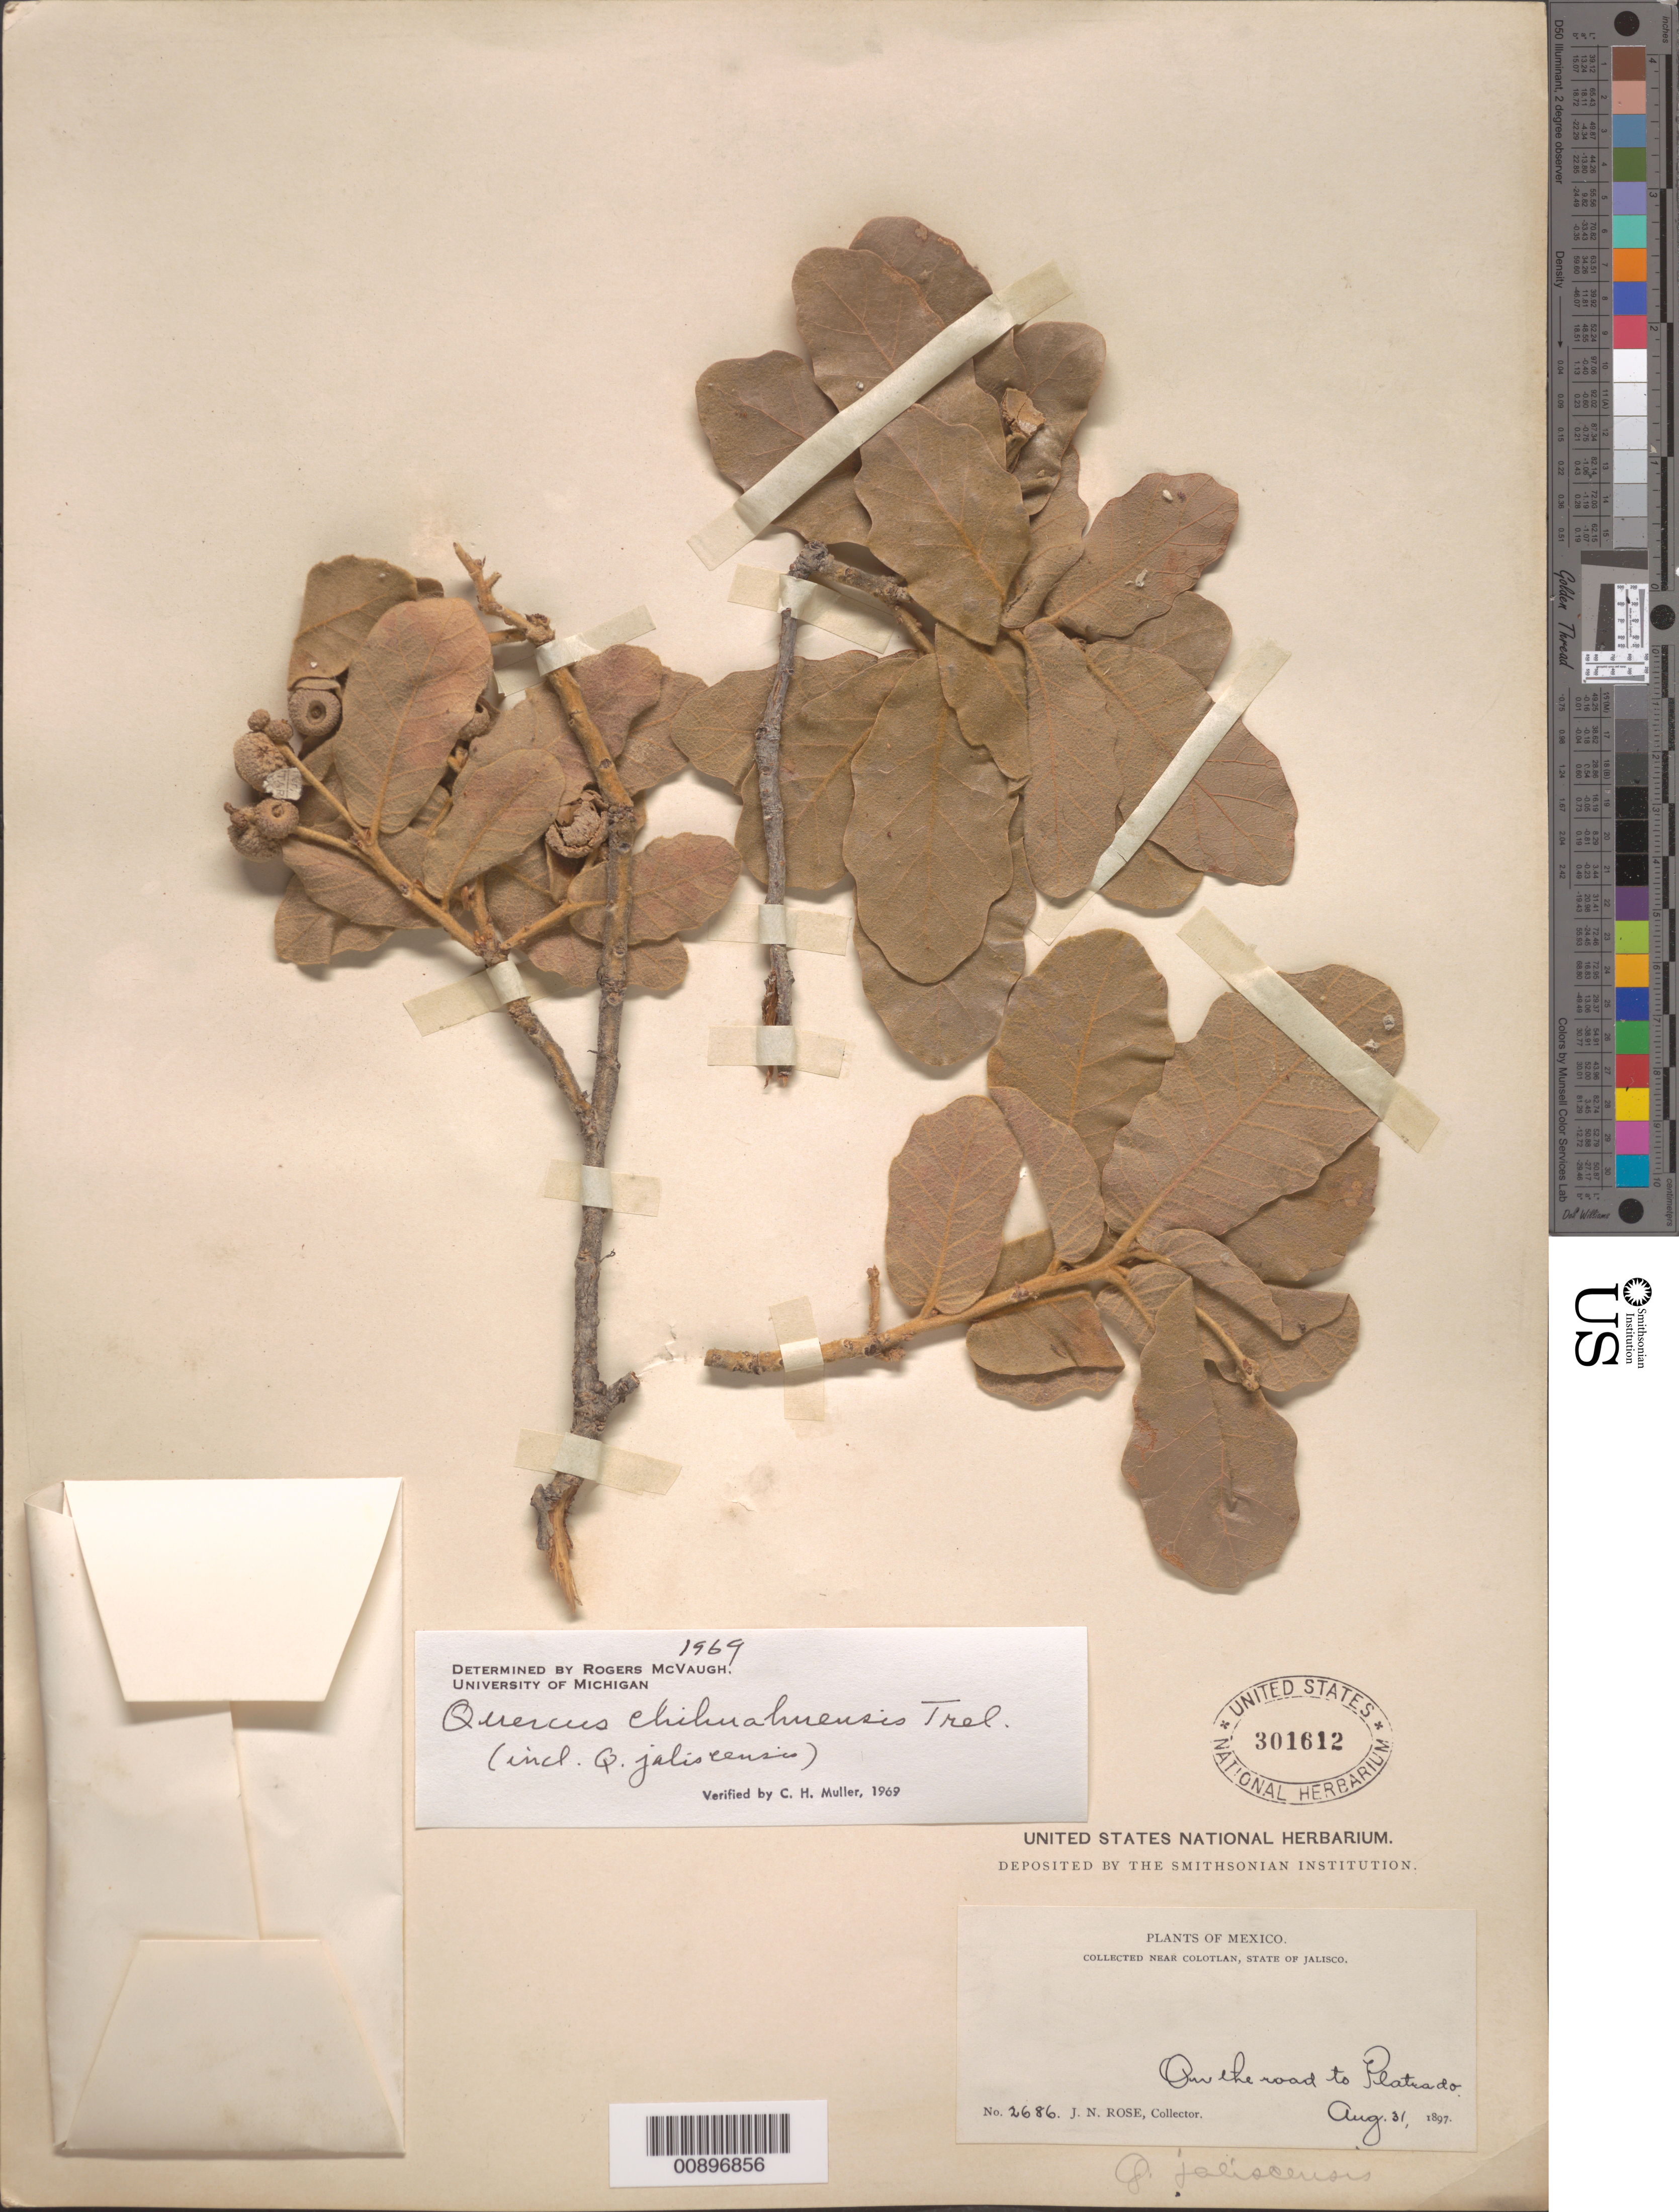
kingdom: Plantae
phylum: Tracheophyta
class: Magnoliopsida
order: Fagales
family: Fagaceae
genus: Quercus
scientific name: Quercus chihuahuensis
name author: Trel.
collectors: J. N. Rose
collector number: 2686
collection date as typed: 31 Aug 1897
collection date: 1897-08-31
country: Mexico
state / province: Jalisco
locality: Near Colotlan, Jalisco. On the road to Plateado.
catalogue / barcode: US 301612